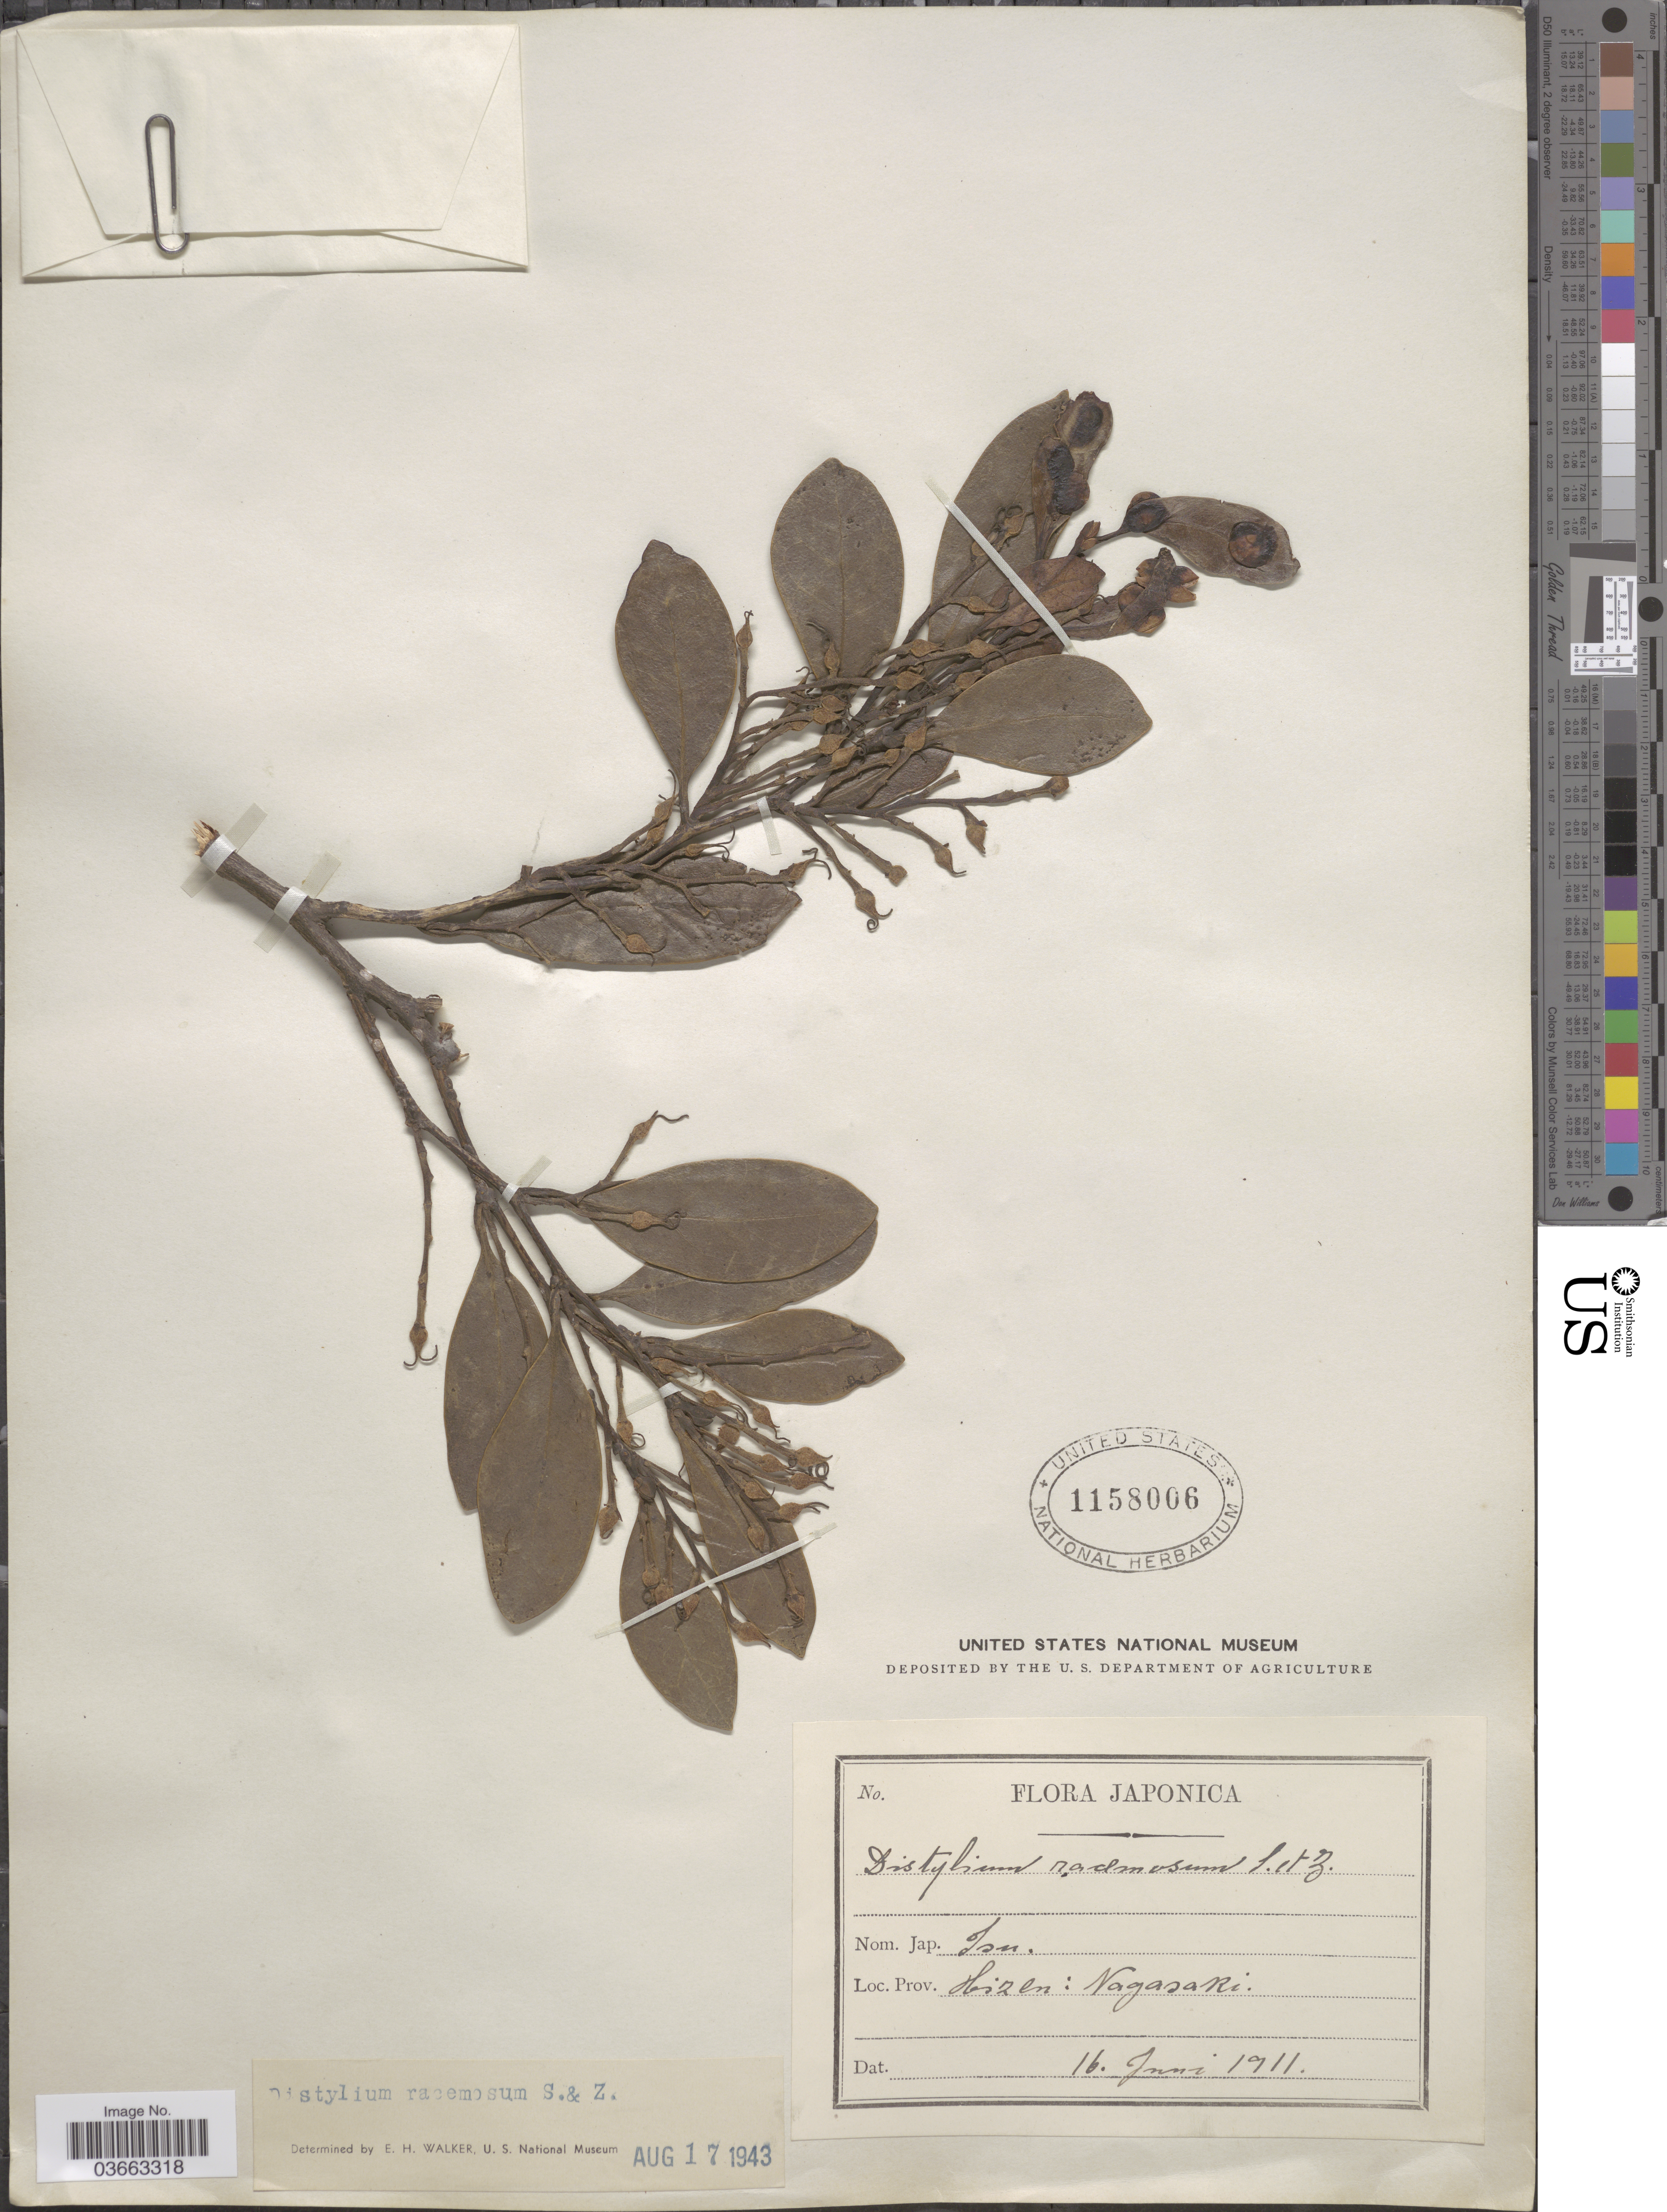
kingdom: Plantae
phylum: Tracheophyta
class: Magnoliopsida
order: Saxifragales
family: Hamamelidaceae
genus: Distylium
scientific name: Distylium racemosum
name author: Siebold & Zucc.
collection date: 1911-06-16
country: Japan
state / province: Nagasaki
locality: Prov. Hizen: Nagasaki.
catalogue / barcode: US 1158006